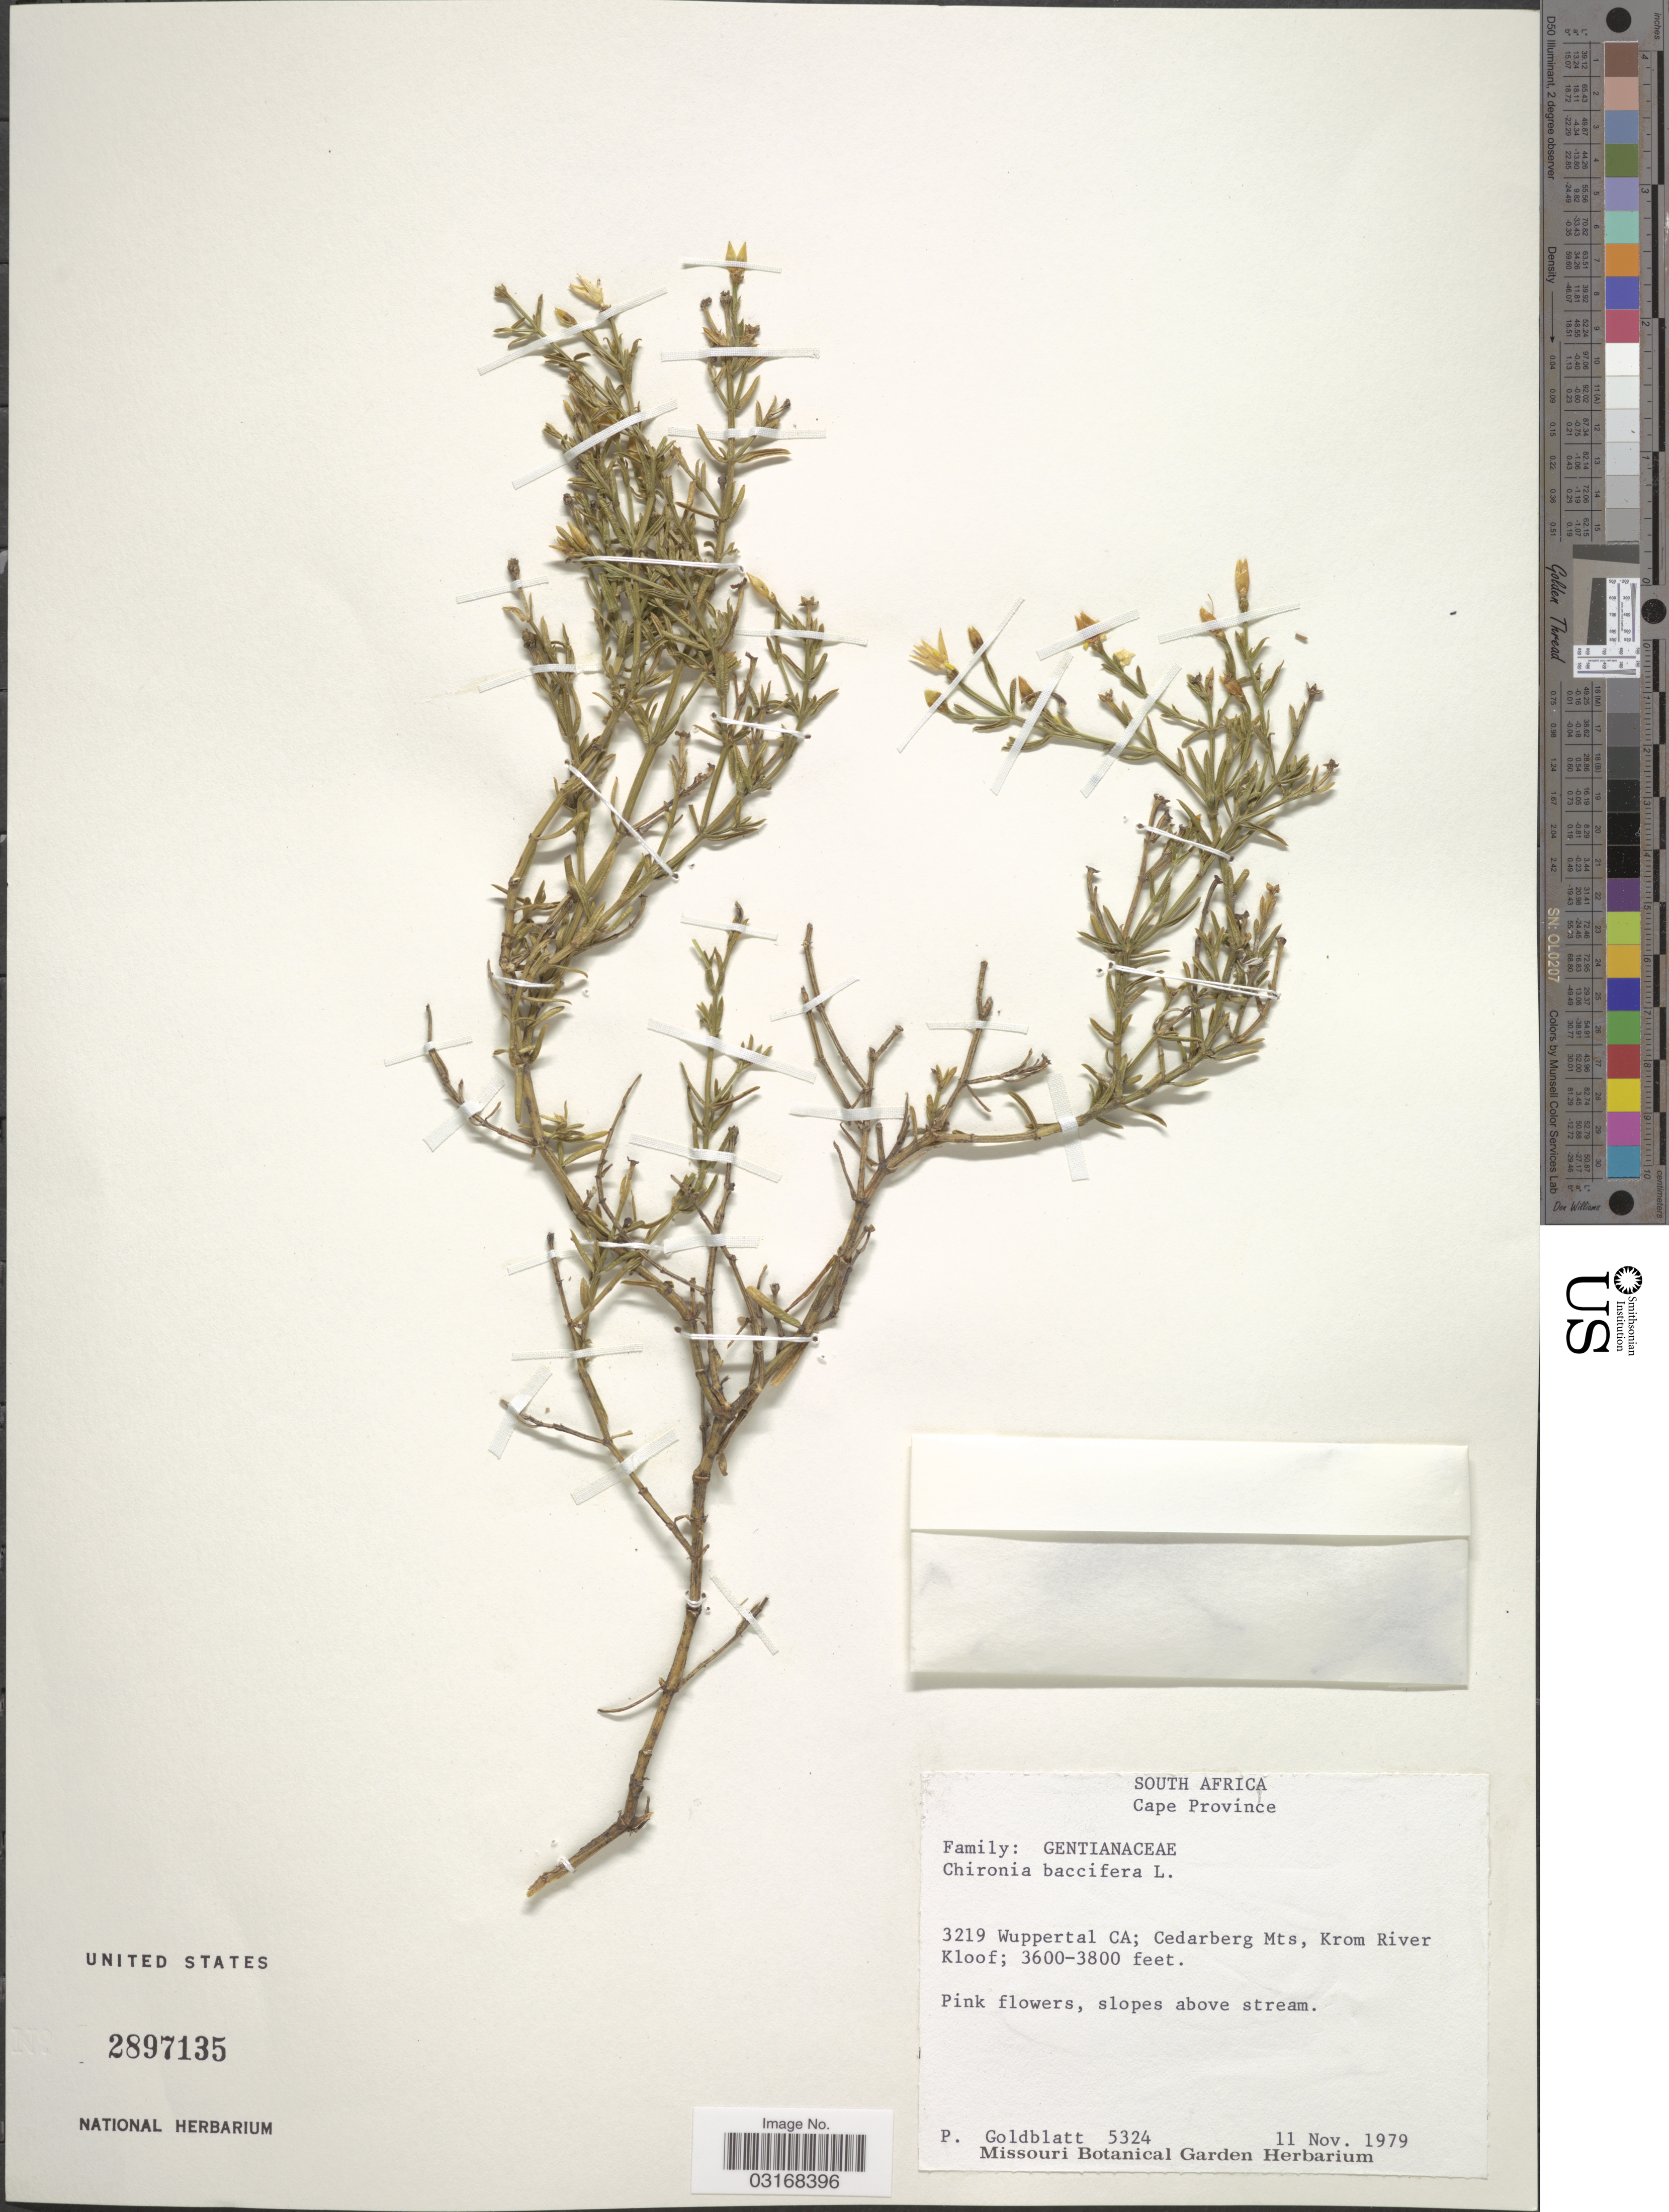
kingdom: Plantae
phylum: Tracheophyta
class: Magnoliopsida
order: Gentianales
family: Gentianaceae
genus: Chironia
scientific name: Chironia baccifera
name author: L.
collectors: P. Goldblatt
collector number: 5324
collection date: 1979-11-11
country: South Africa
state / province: Western Cape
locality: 3219 Wuppertal CA; Cedarberg Mts, Krom River Kloof.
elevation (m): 1097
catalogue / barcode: US 2897135